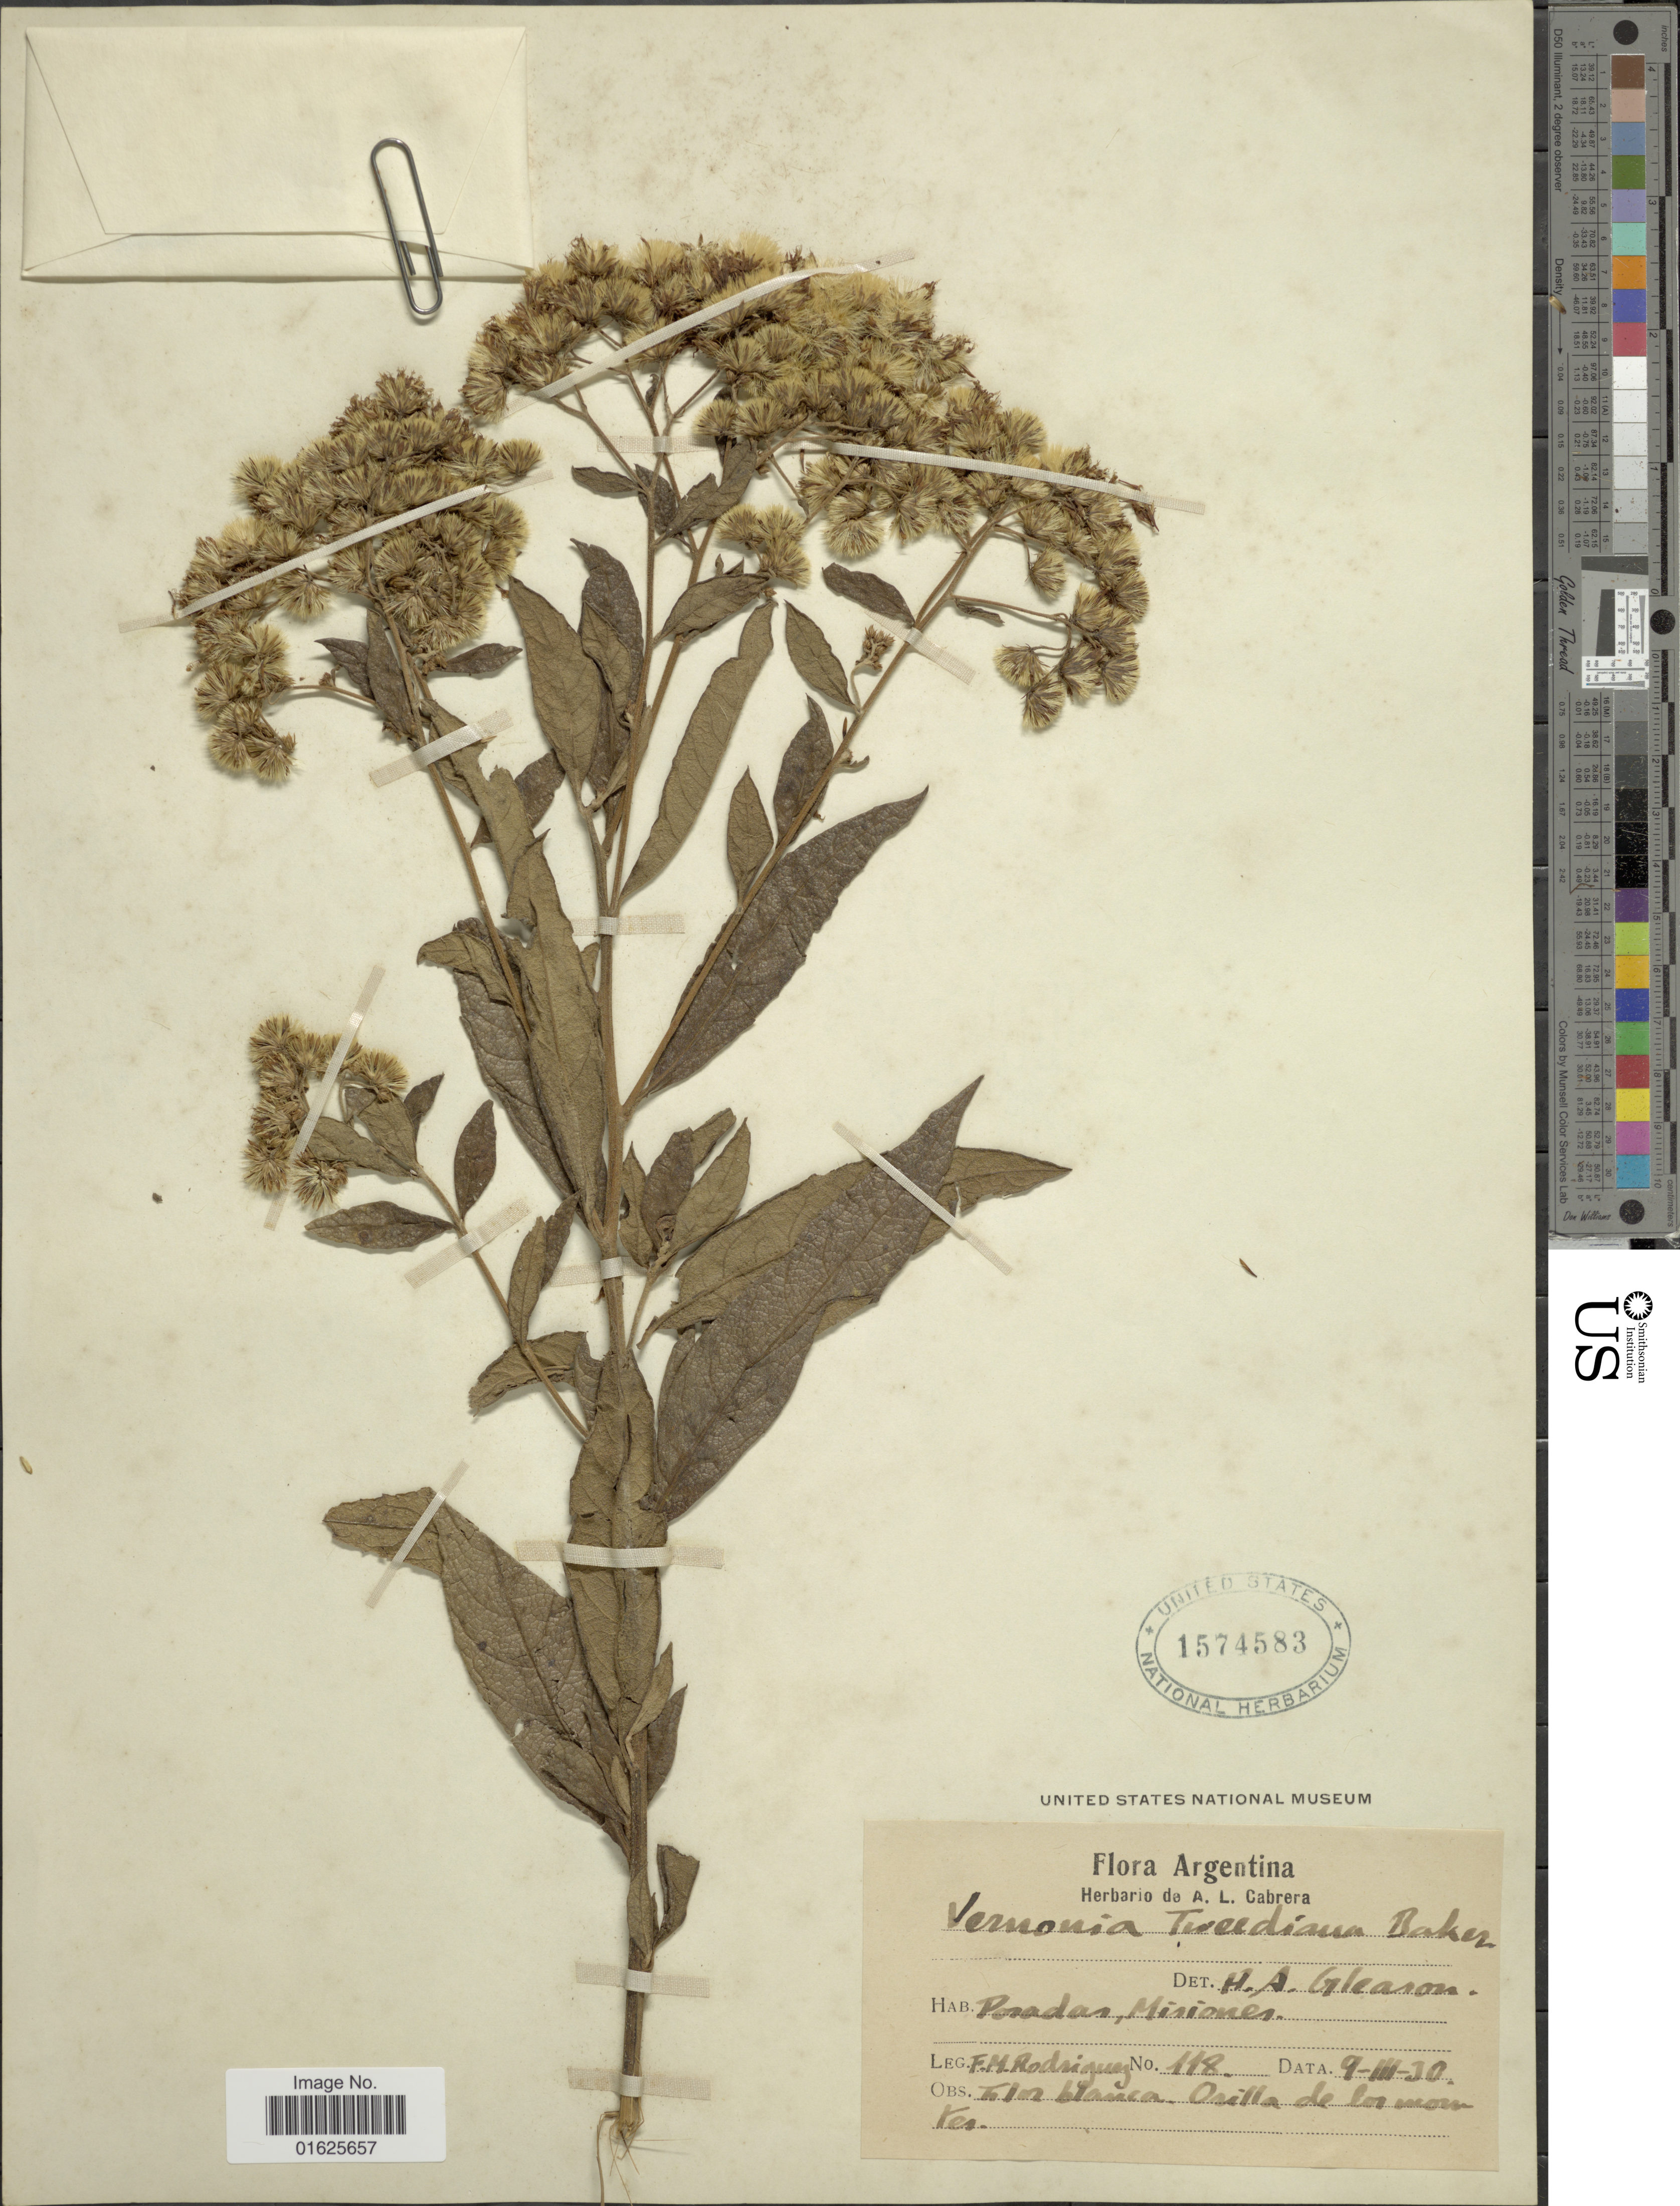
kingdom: Plantae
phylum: Tracheophyta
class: Magnoliopsida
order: Asterales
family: Asteraceae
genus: Vernonanthura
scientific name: Vernonanthura tweedieana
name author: (Baker) H. Rob.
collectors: F. M. Rodriguez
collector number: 118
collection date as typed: Transcribed d/m/y: 9/3/30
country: Argentina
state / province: Misiones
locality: Poradas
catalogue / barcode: US 1574583